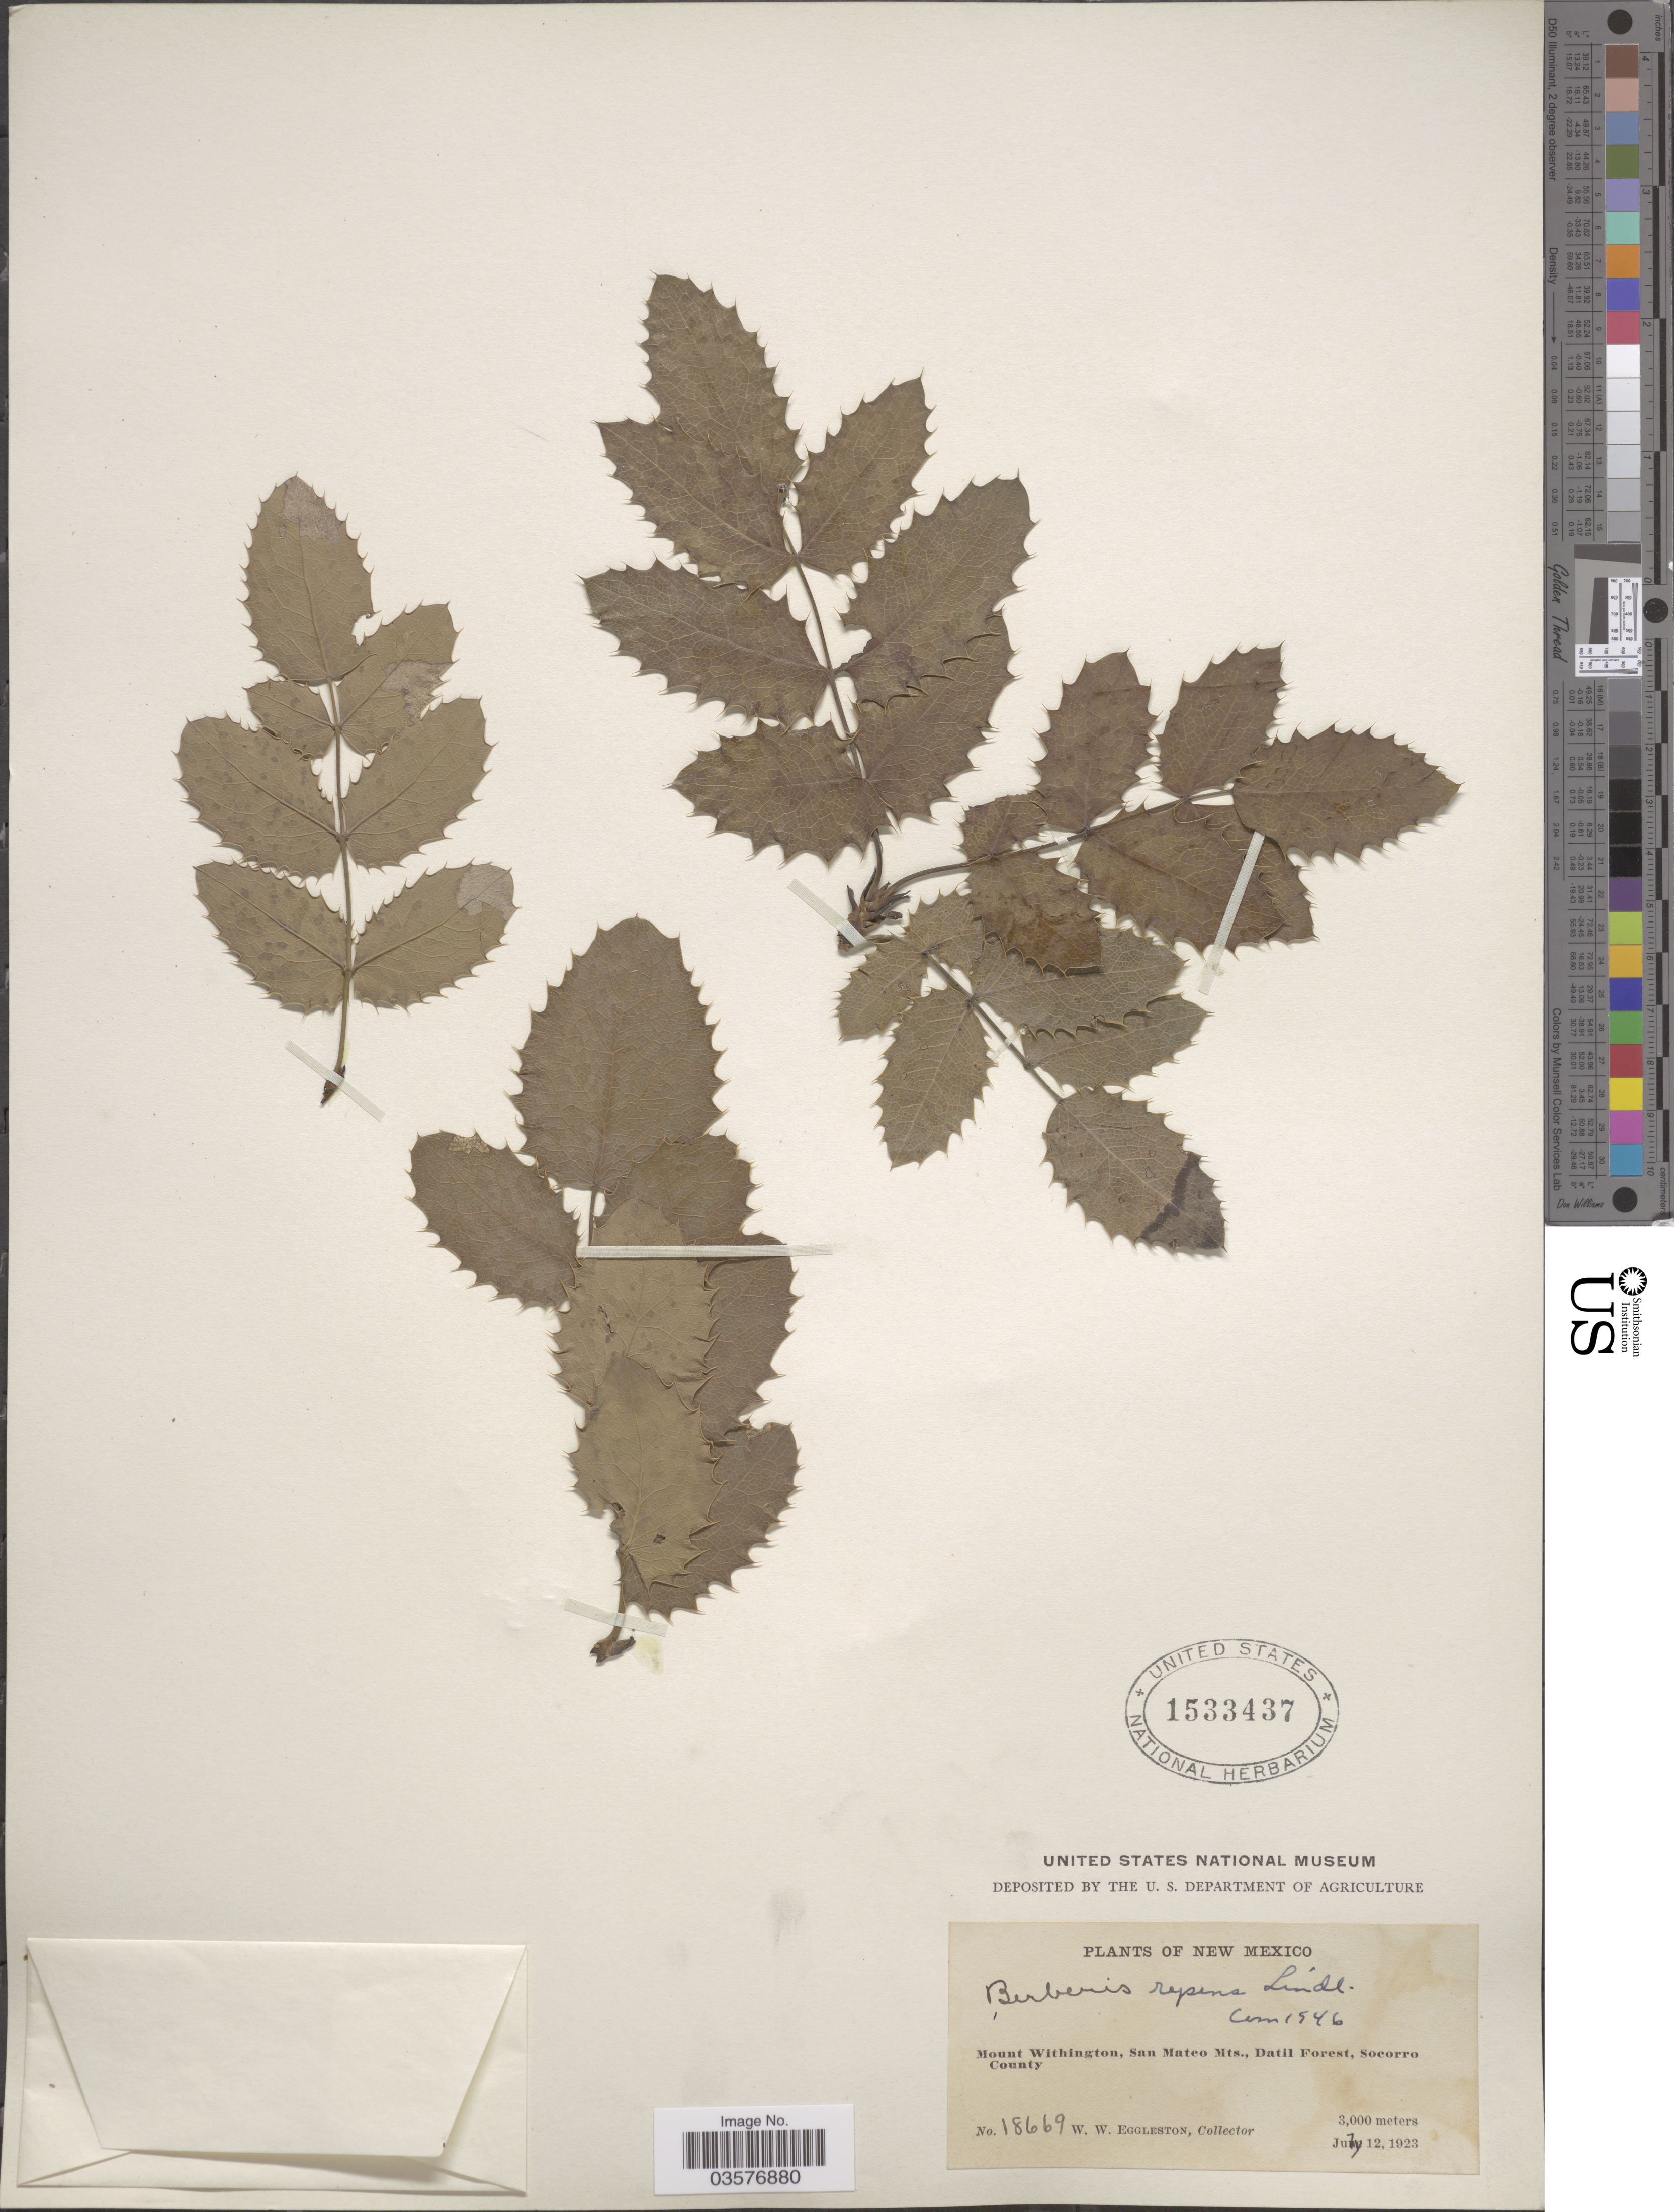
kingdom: Plantae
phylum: Tracheophyta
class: Magnoliopsida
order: Ranunculales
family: Berberidaceae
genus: Mahonia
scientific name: Mahonia repens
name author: (Lindl.) G. Don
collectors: W. W. Eggleston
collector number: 18669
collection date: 1923-07-12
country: United States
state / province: New Mexico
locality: Mount Withington, San Mateo mts., Datil Forest, Socorro County.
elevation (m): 3000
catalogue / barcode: US 1533437